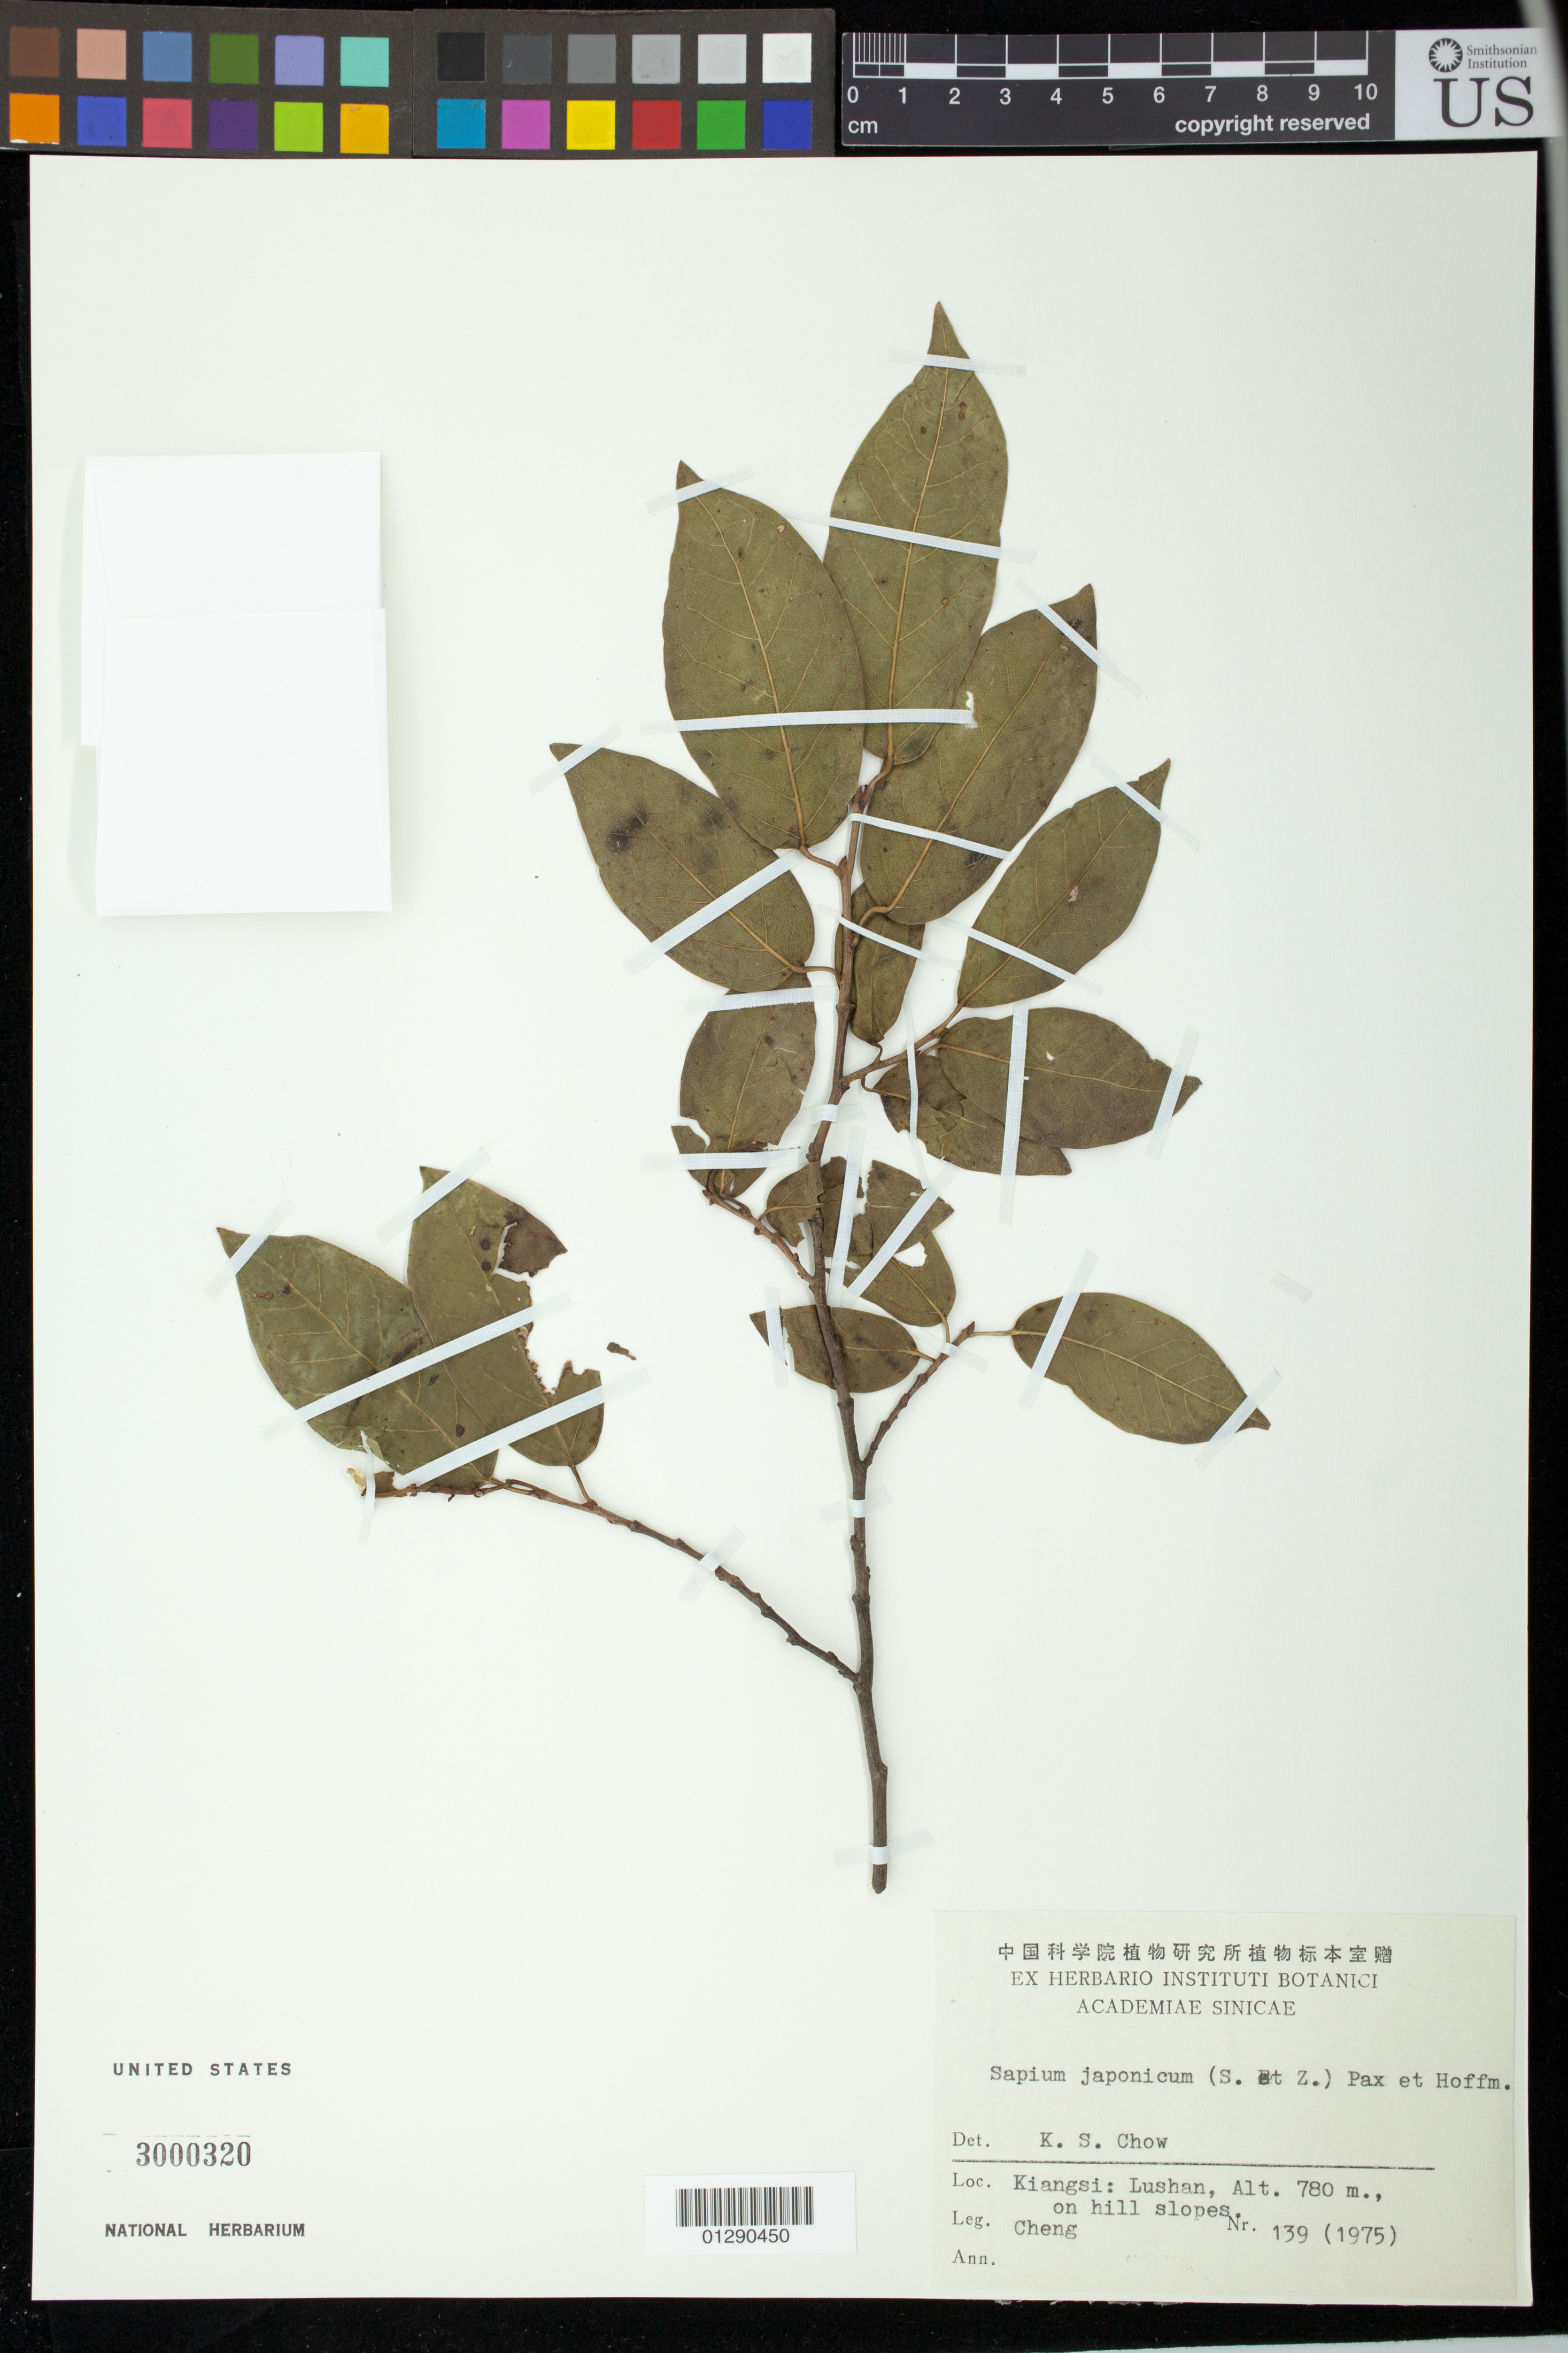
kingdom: Plantae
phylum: Tracheophyta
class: Magnoliopsida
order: Malpighiales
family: Euphorbiaceae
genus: Sapium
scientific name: Sapium japonicum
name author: (Siebold & Zucc.) Pax & K. Hoffm.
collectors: -. Cheng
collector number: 139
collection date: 1975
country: China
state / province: Jiangxi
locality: Kiangsi: Lushan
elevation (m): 780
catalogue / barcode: US 3000320